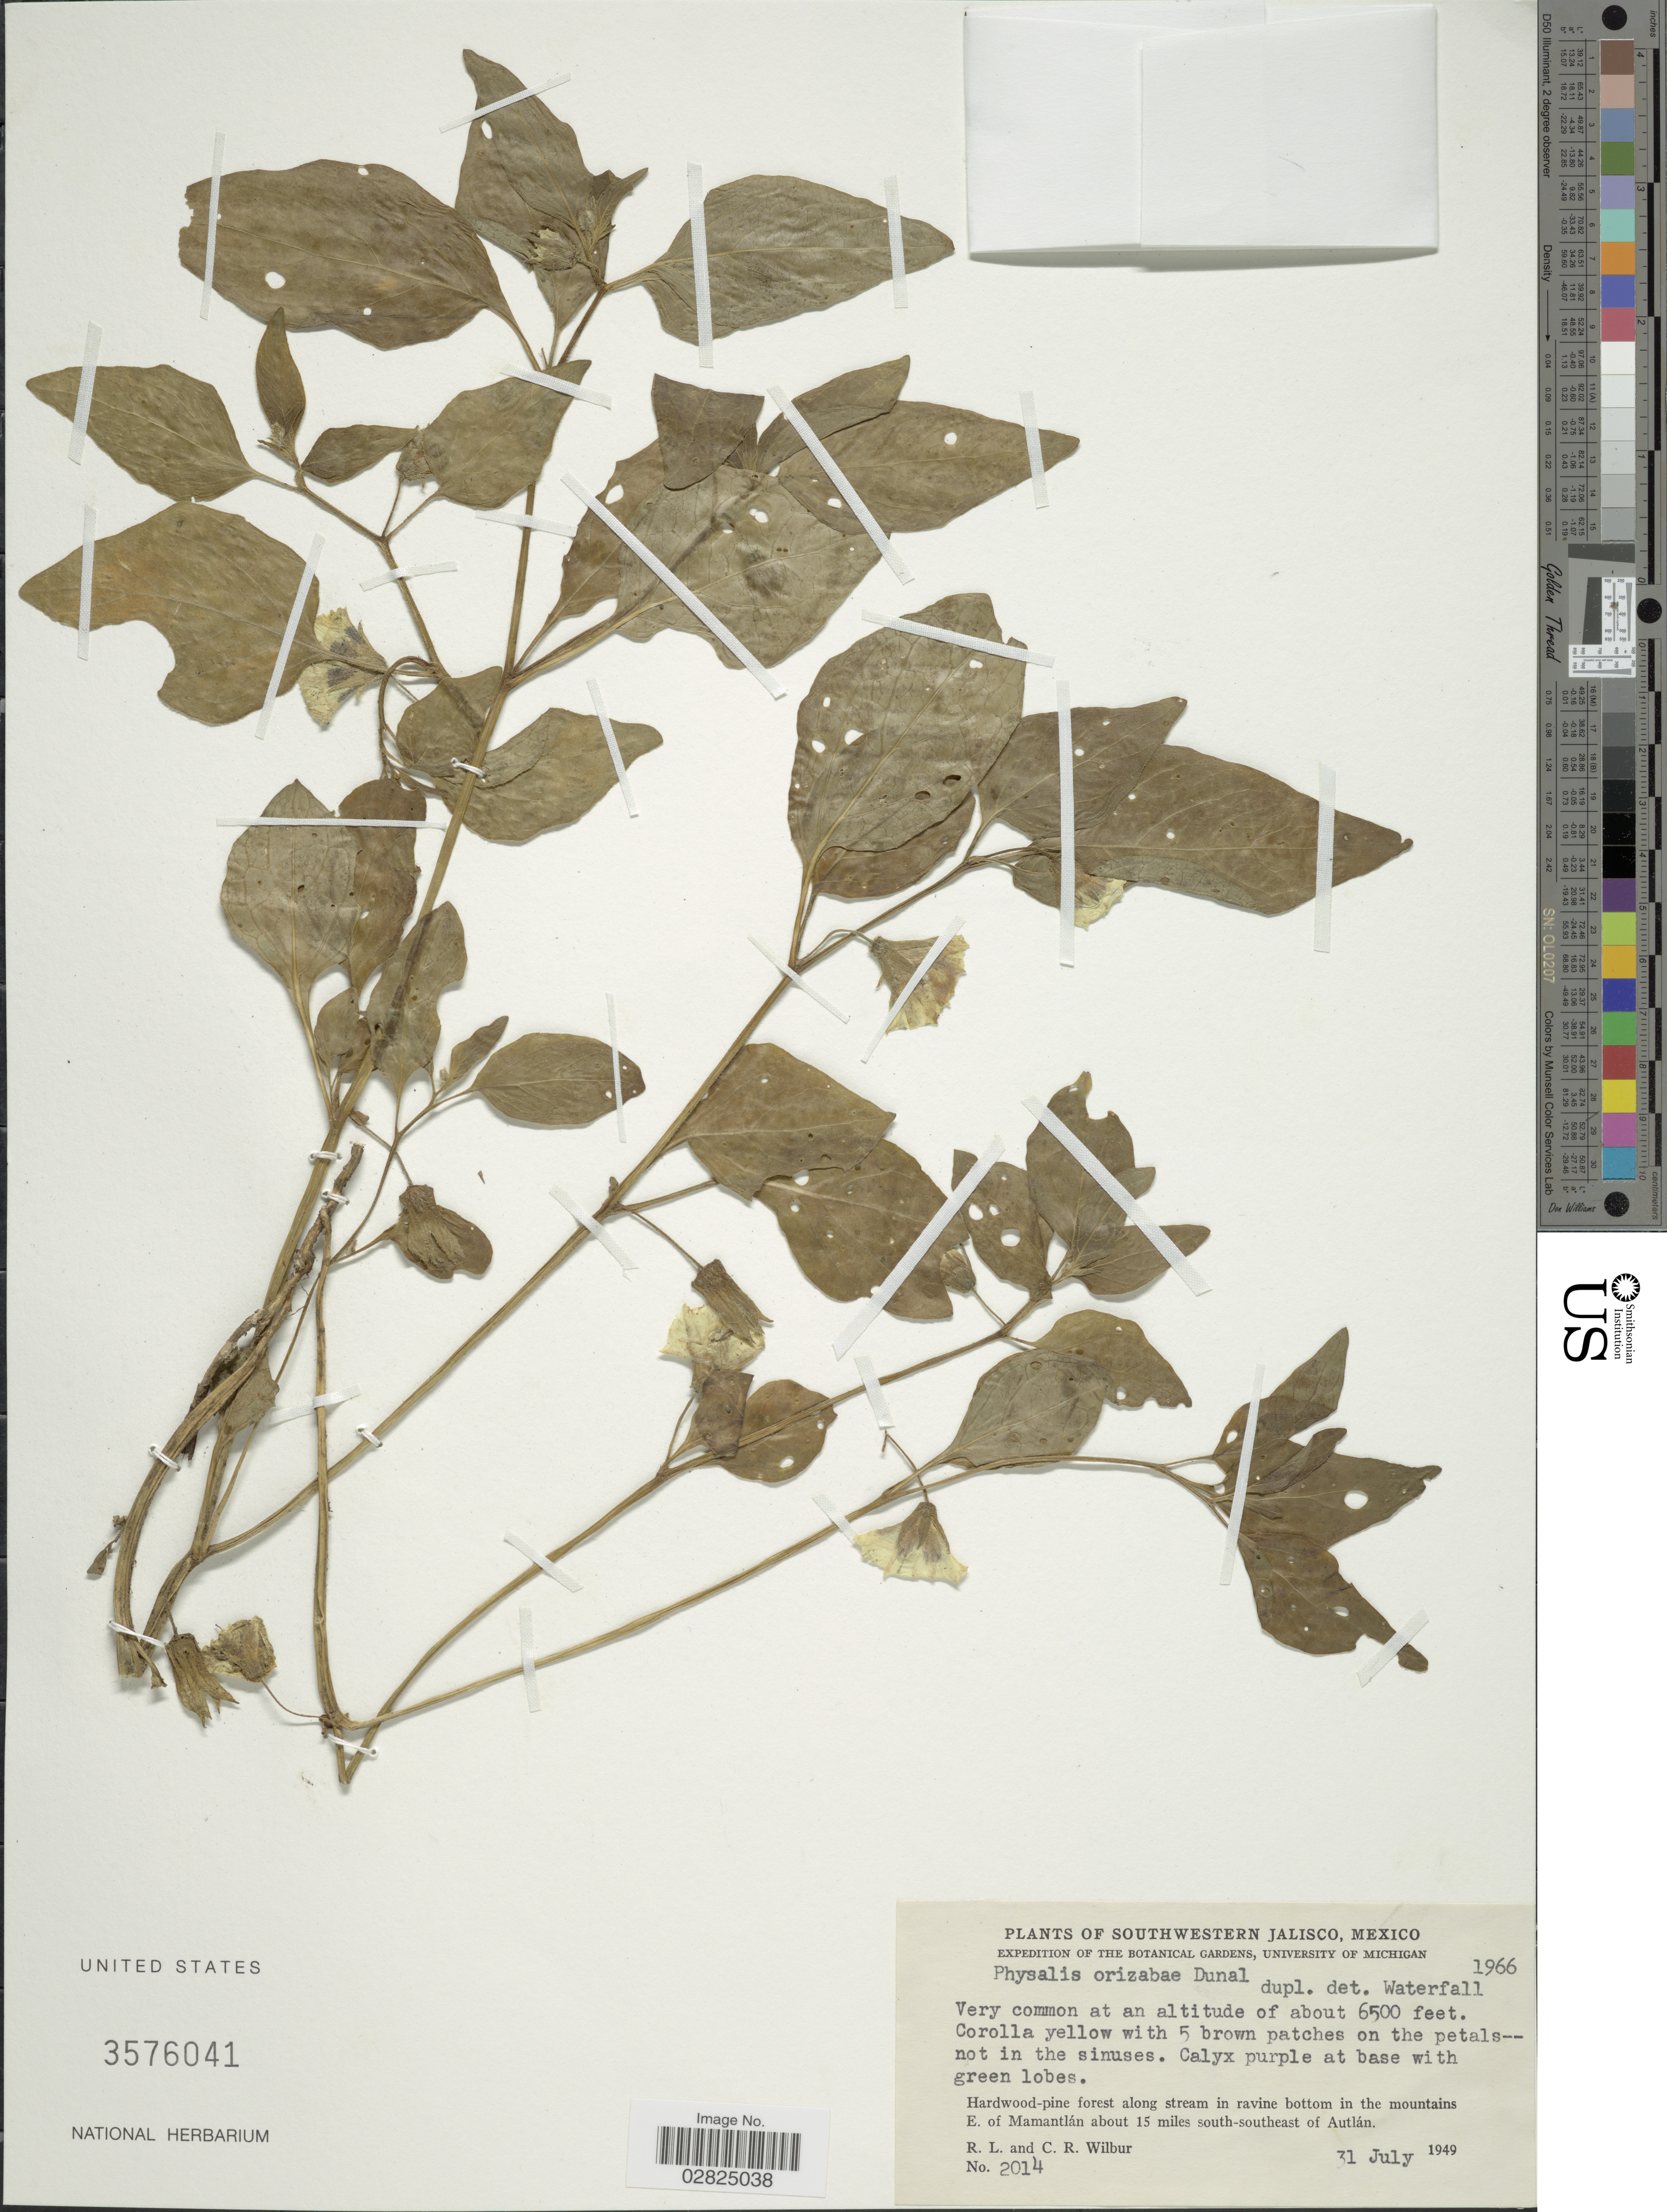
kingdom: Plantae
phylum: Tracheophyta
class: Magnoliopsida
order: Solanales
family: Solanaceae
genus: Physalis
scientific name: Physalis orizabae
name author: Dunal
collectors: R. L. Wilbur & C. Wilbur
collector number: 2014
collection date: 1949-07-31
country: Mexico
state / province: Jalisco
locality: Southwestern Jalisco, Hardwood-pine forest along stream in ravine bottom in the mountains E. of Mamantlán about 15 miles south-southeast of Autlán.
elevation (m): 1981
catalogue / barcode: US 3576041